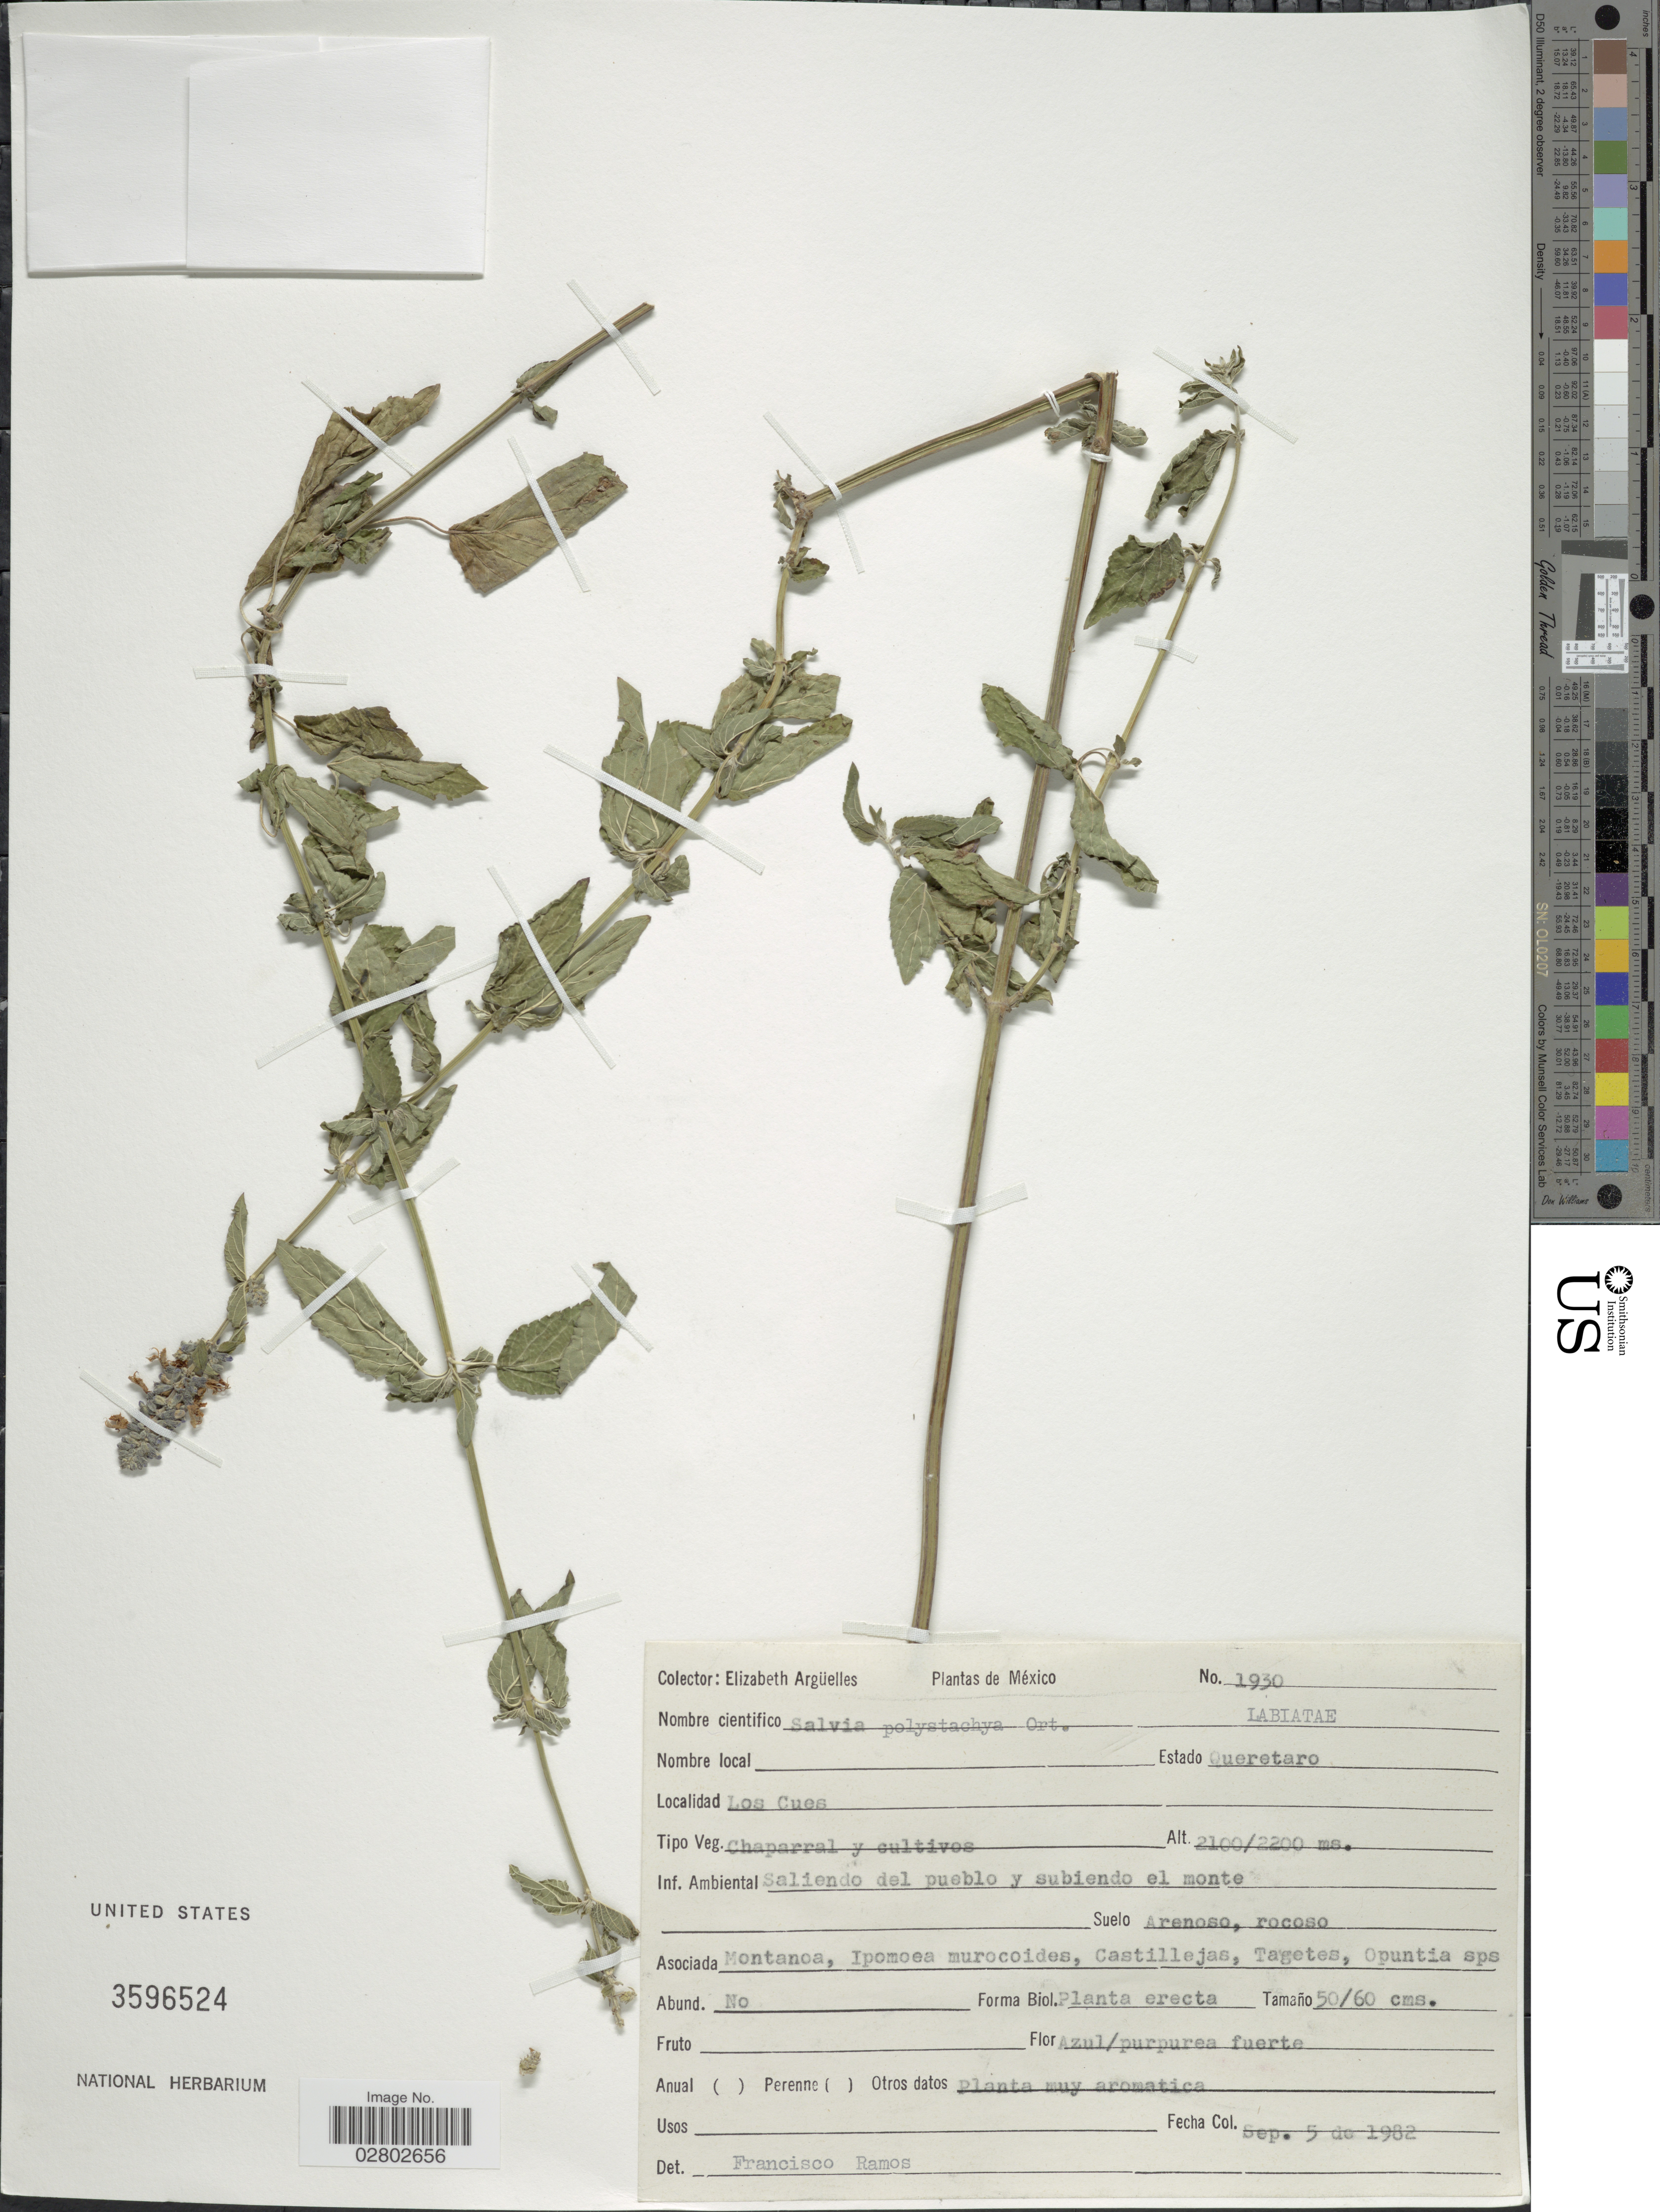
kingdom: Plantae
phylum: Tracheophyta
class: Magnoliopsida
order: Lamiales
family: Lamiaceae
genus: Salvia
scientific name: Salvia polystachya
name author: Cav.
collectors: E. Argüelles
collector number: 1930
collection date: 1982-09-05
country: Mexico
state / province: Querétaro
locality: Estado Queretaro, Los Cues.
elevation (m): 2100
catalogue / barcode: US 3596524